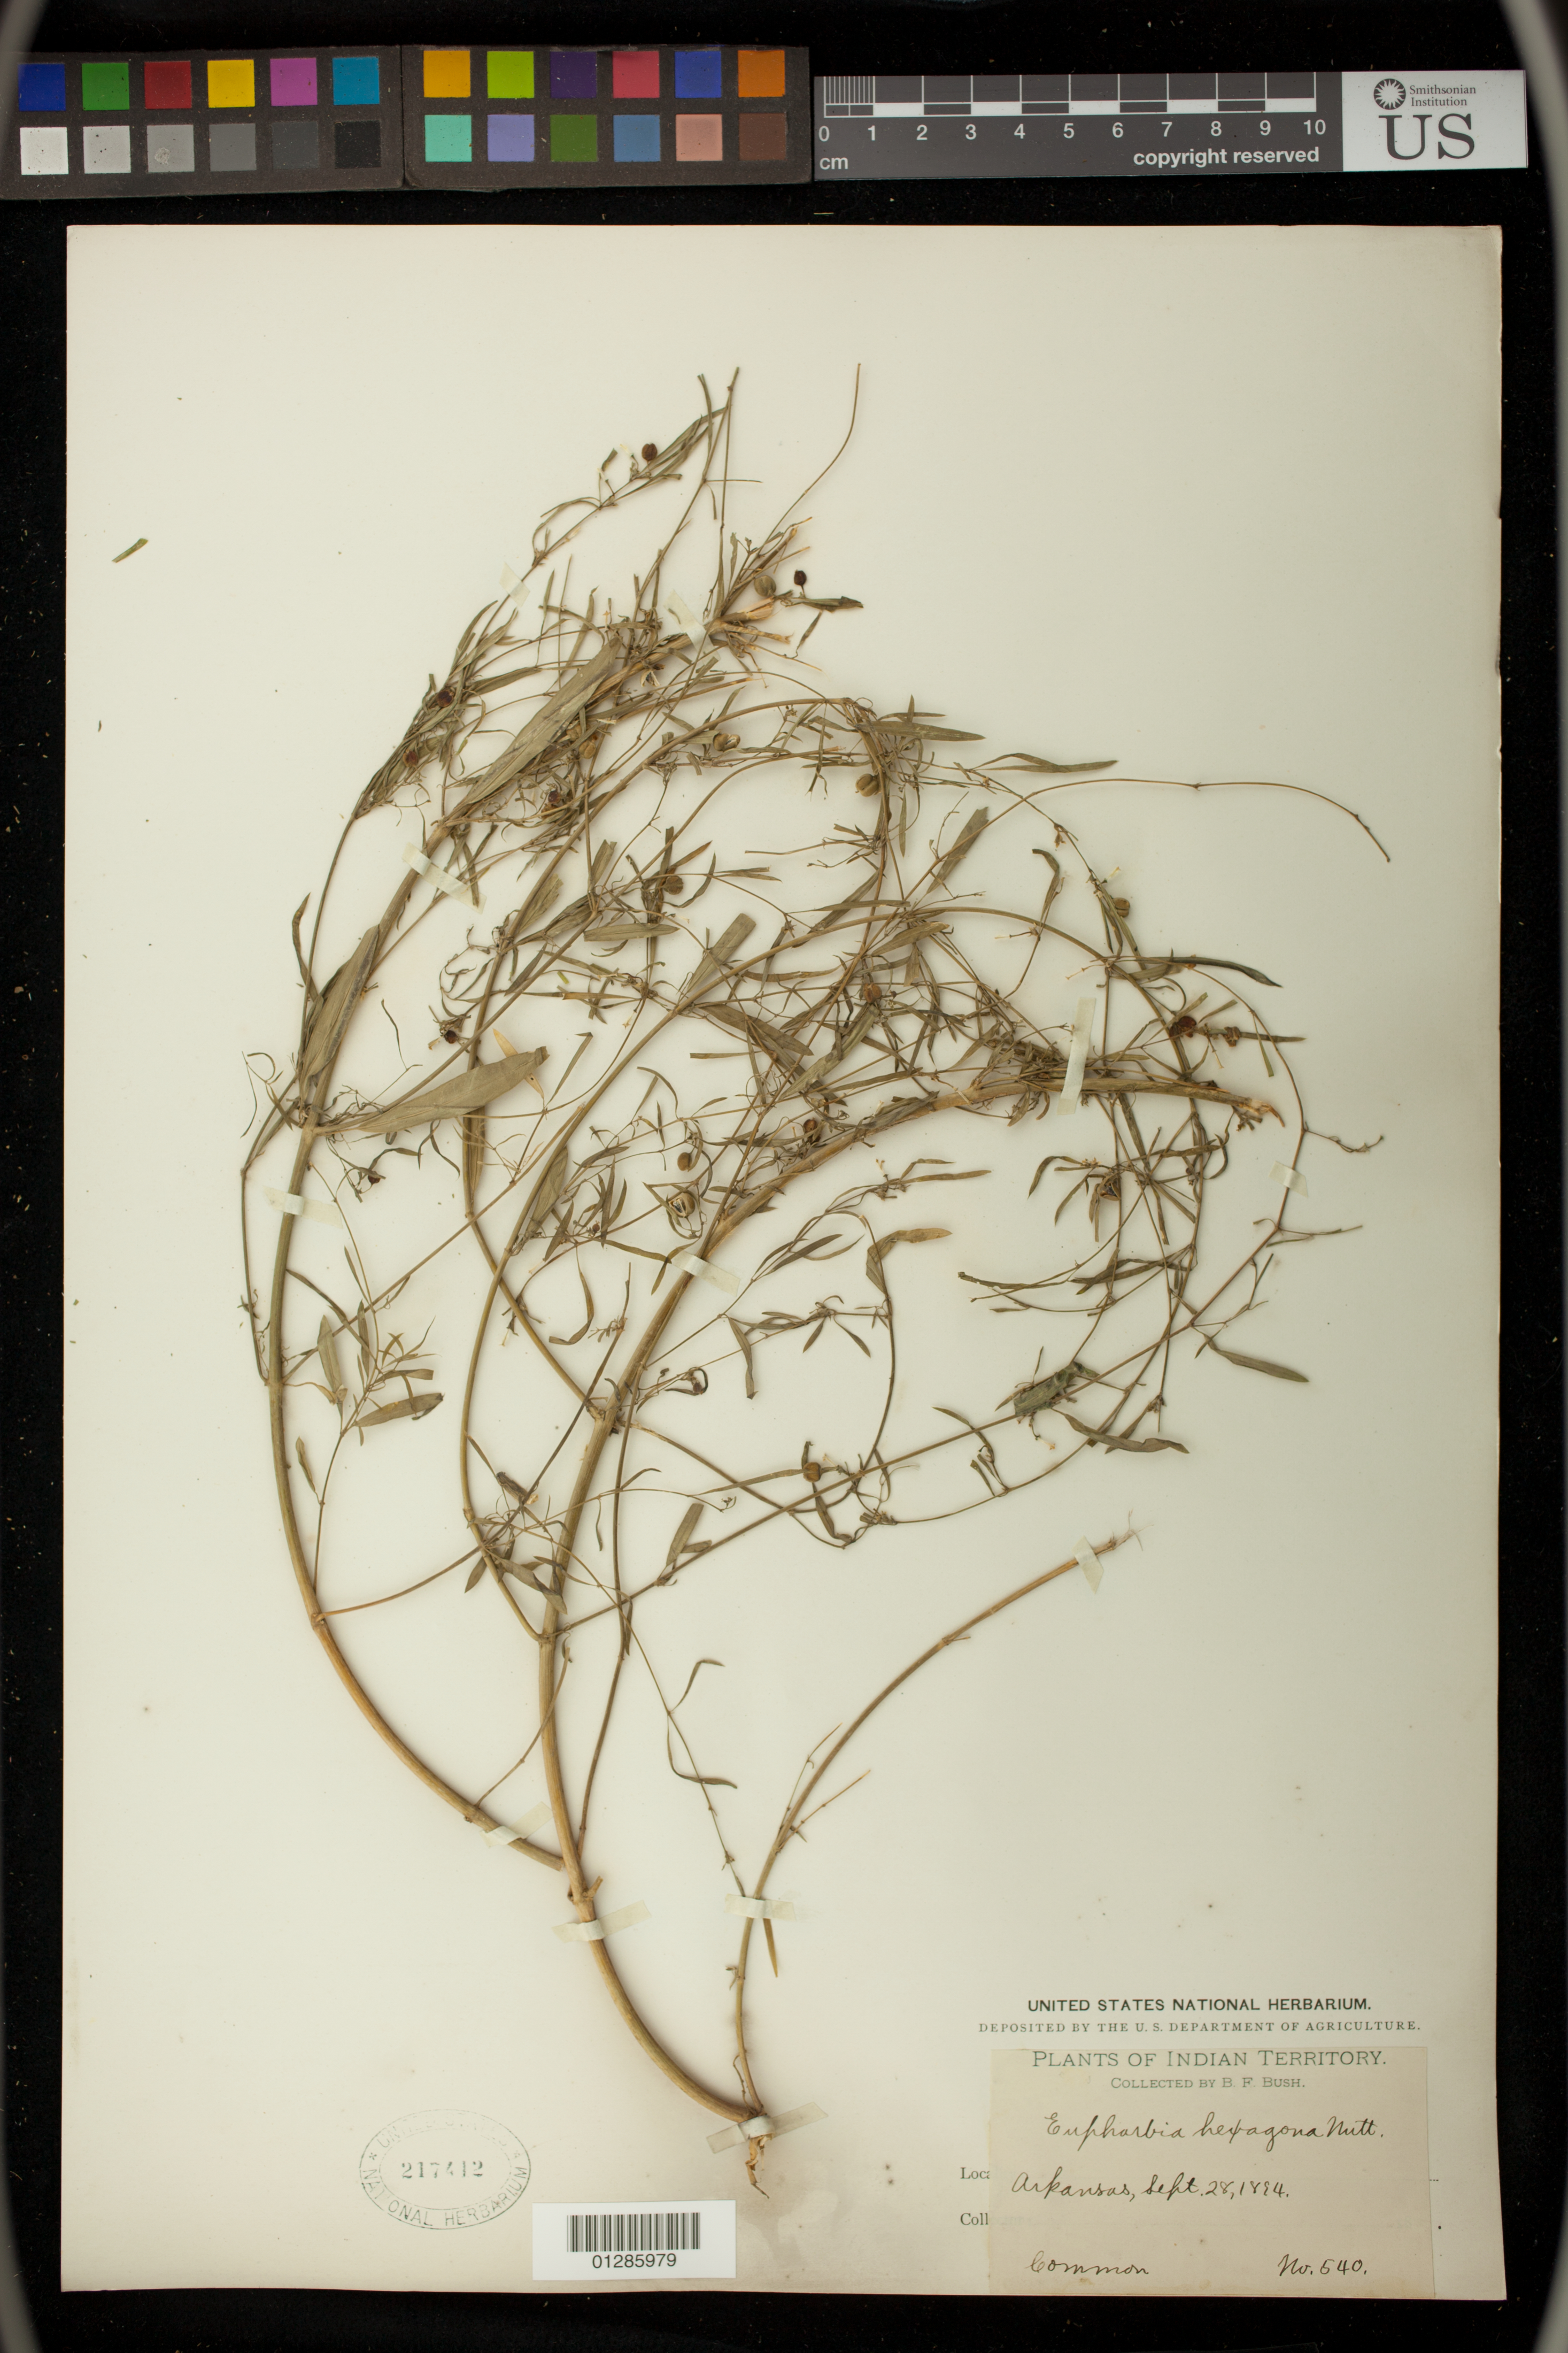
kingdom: Plantae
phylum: Tracheophyta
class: Magnoliopsida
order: Malpighiales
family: Euphorbiaceae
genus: Euphorbia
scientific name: Euphorbia hexagona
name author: Nutt. ex Spreng.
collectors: B. F. Bush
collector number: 540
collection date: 1894-09-28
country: United States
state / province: Arkansas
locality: Indian Territory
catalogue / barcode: US 217412